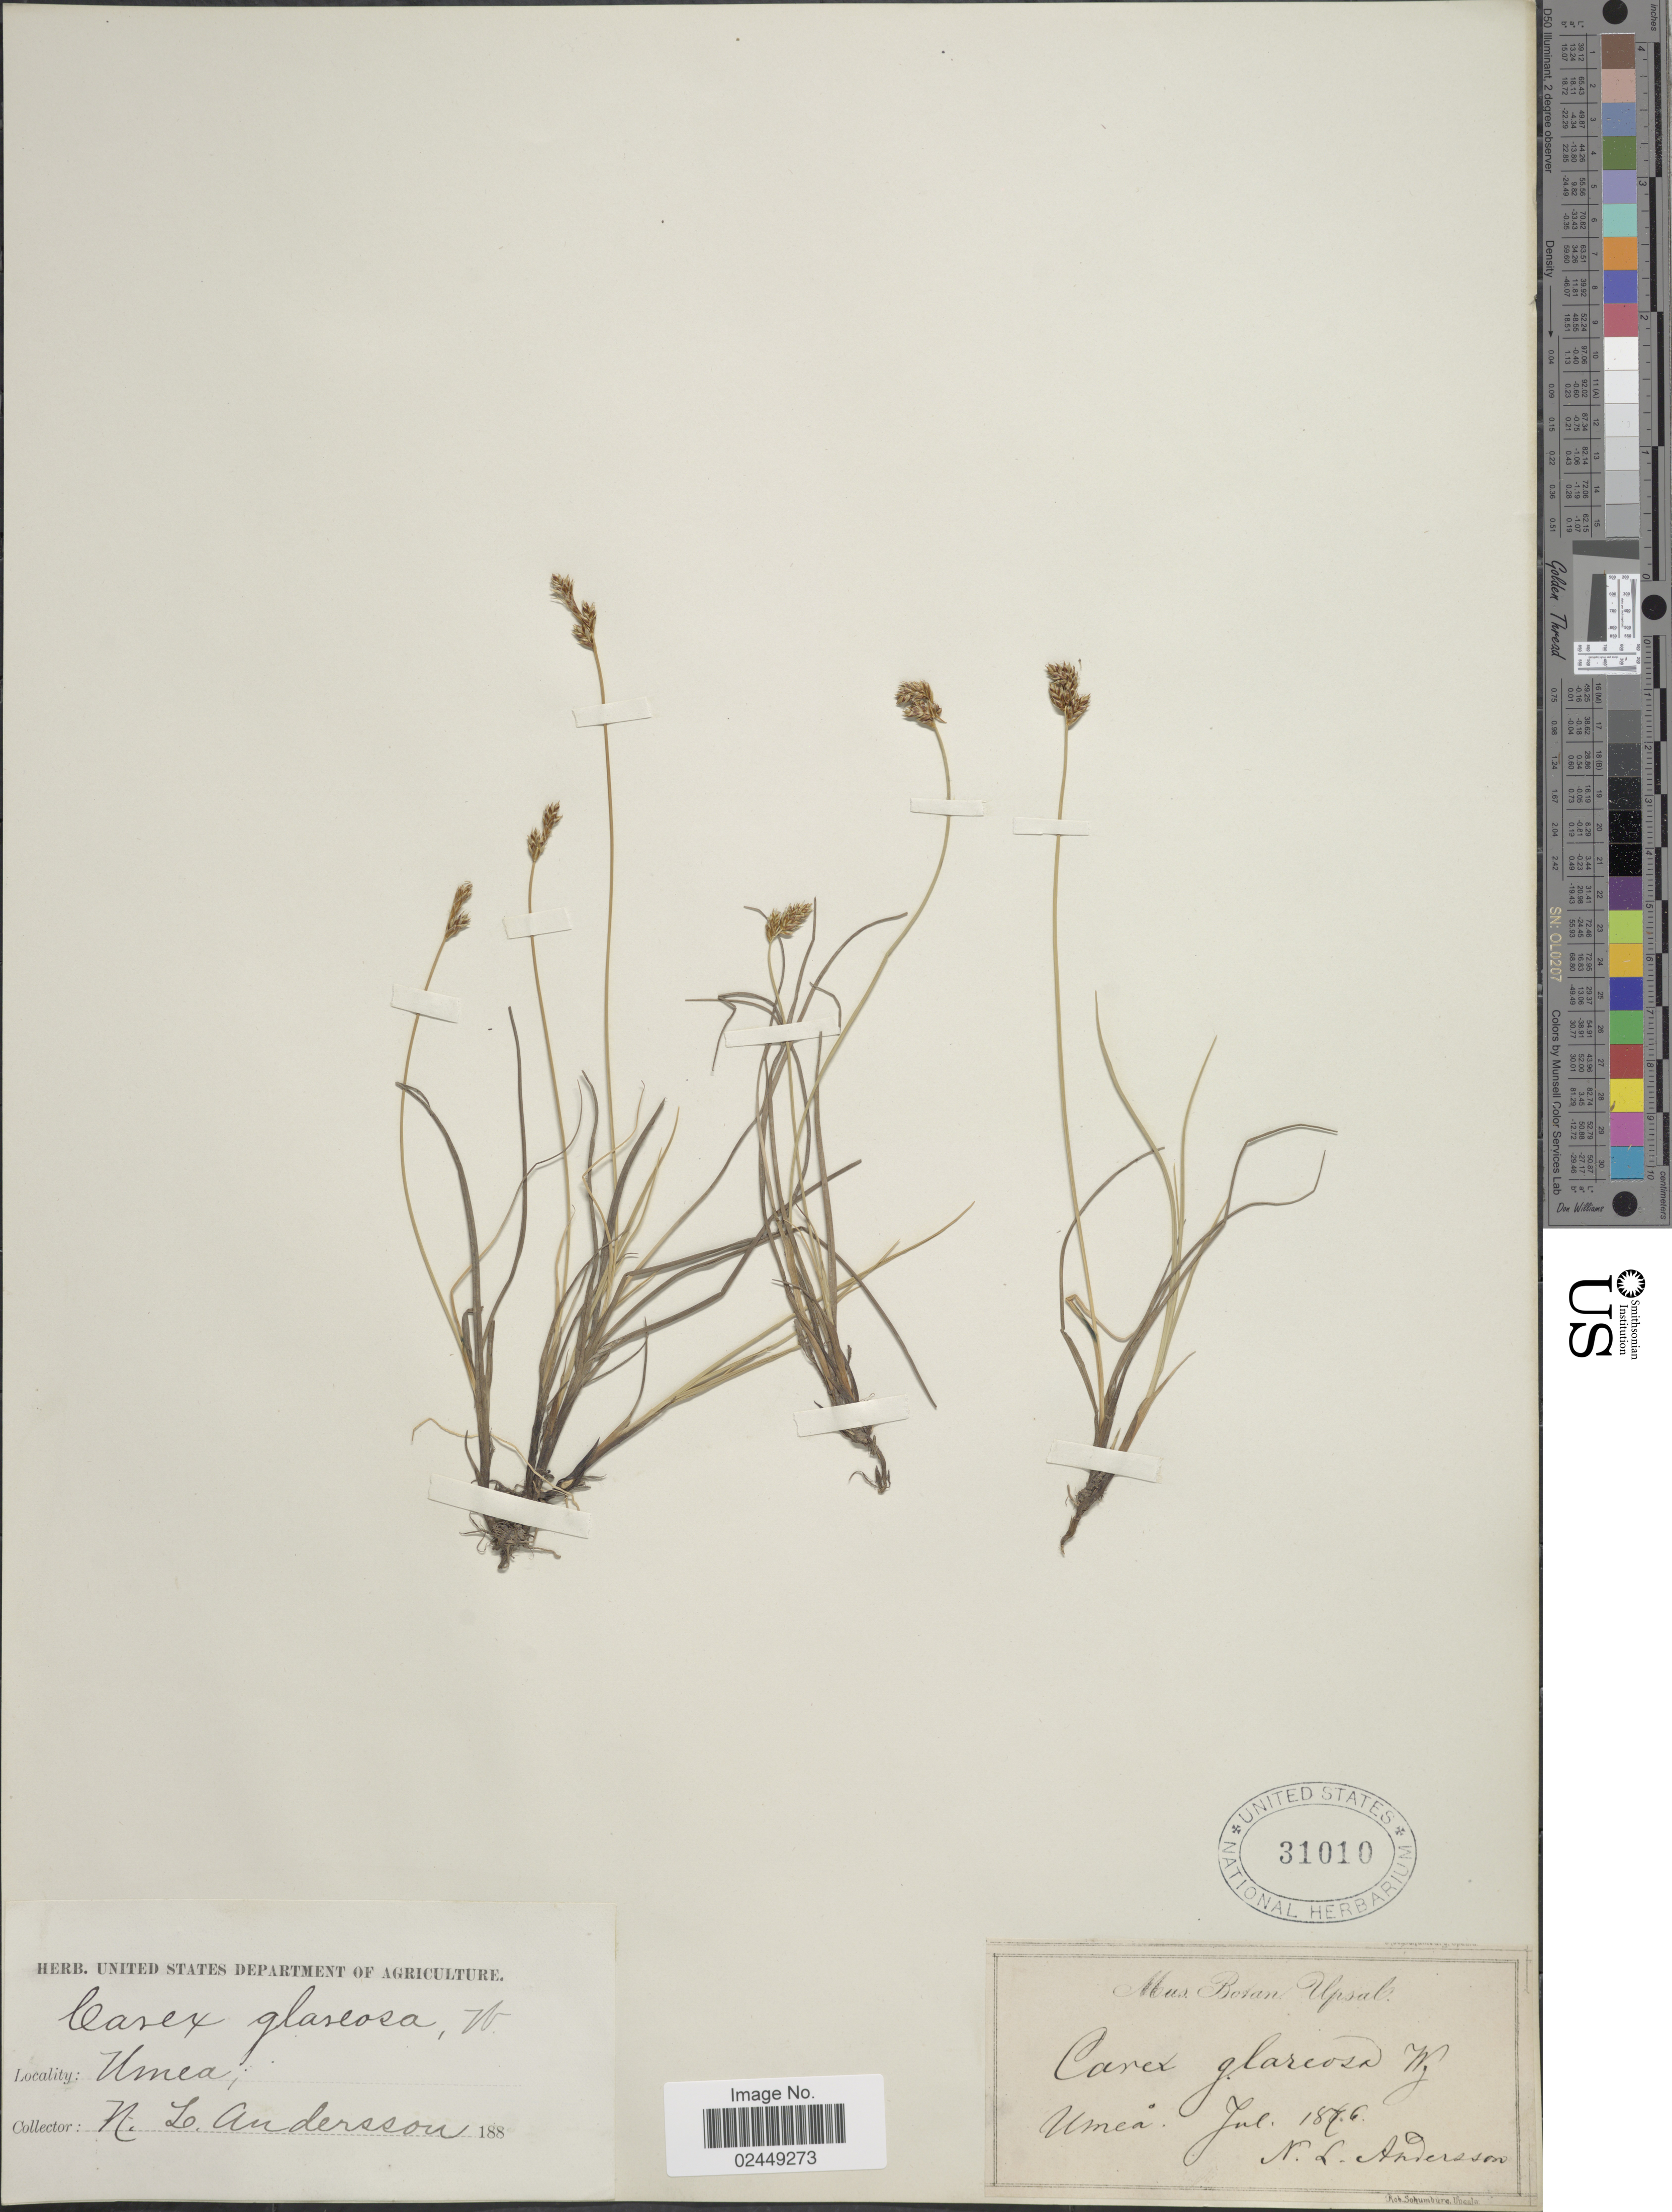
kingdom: Plantae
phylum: Tracheophyta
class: Liliopsida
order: Poales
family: Cyperaceae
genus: Carex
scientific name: Carex glareosa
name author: Schkuhr ex Wahlenb.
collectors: N. Andersson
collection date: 1876-07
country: Sweden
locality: Umea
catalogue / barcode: US 31010